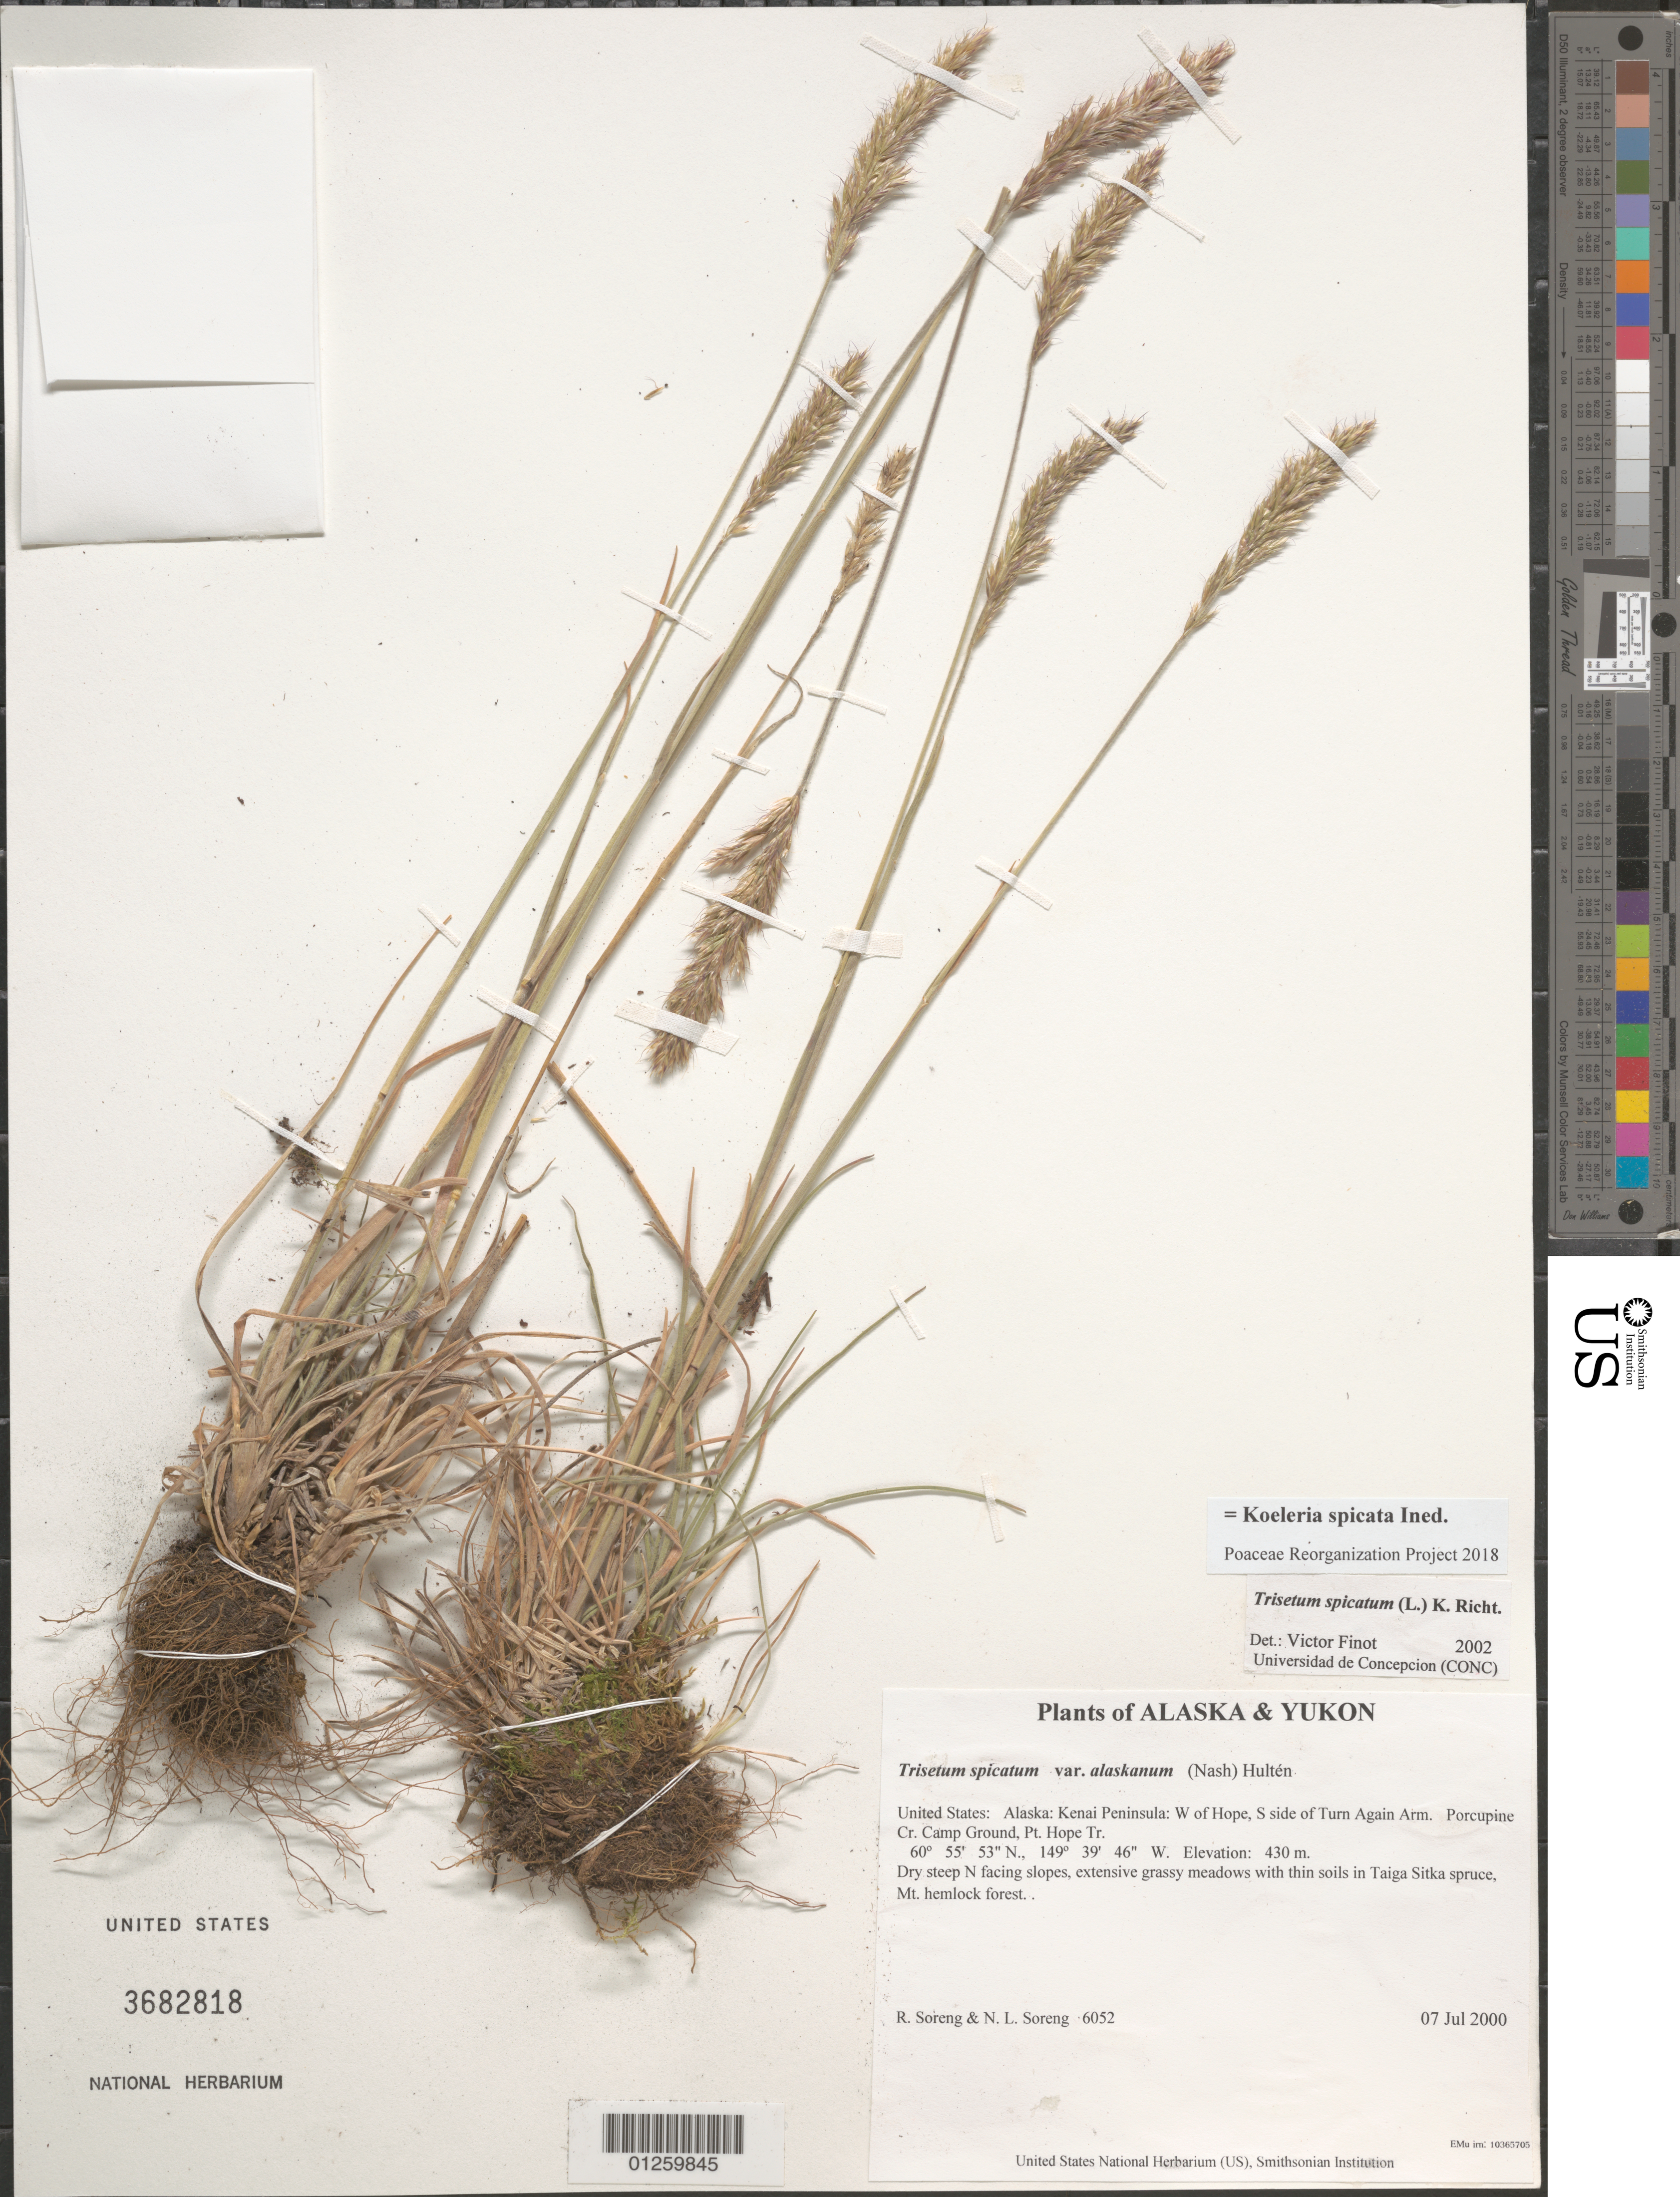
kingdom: Plantae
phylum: Tracheophyta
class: Liliopsida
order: Poales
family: Poaceae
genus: Koeleria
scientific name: Koeleria spicata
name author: (L.) Barberá et al.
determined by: Poaceae Reorganization Project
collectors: R. J. Soreng & N. L. Soreng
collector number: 6052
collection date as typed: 07 Jul 2000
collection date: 2000-07-07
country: United States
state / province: Alaska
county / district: Kenai Peninsula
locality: W of Hope, S side of Turn Again Arm. Porcupine Cr. Camp Ground, Pt. Hope Tr.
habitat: Dry steep N facing slopes, extensive grassy meadows with thin soils in Taiga Sitka spruce, Mt. hemlock forest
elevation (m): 430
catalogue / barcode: US 3682818